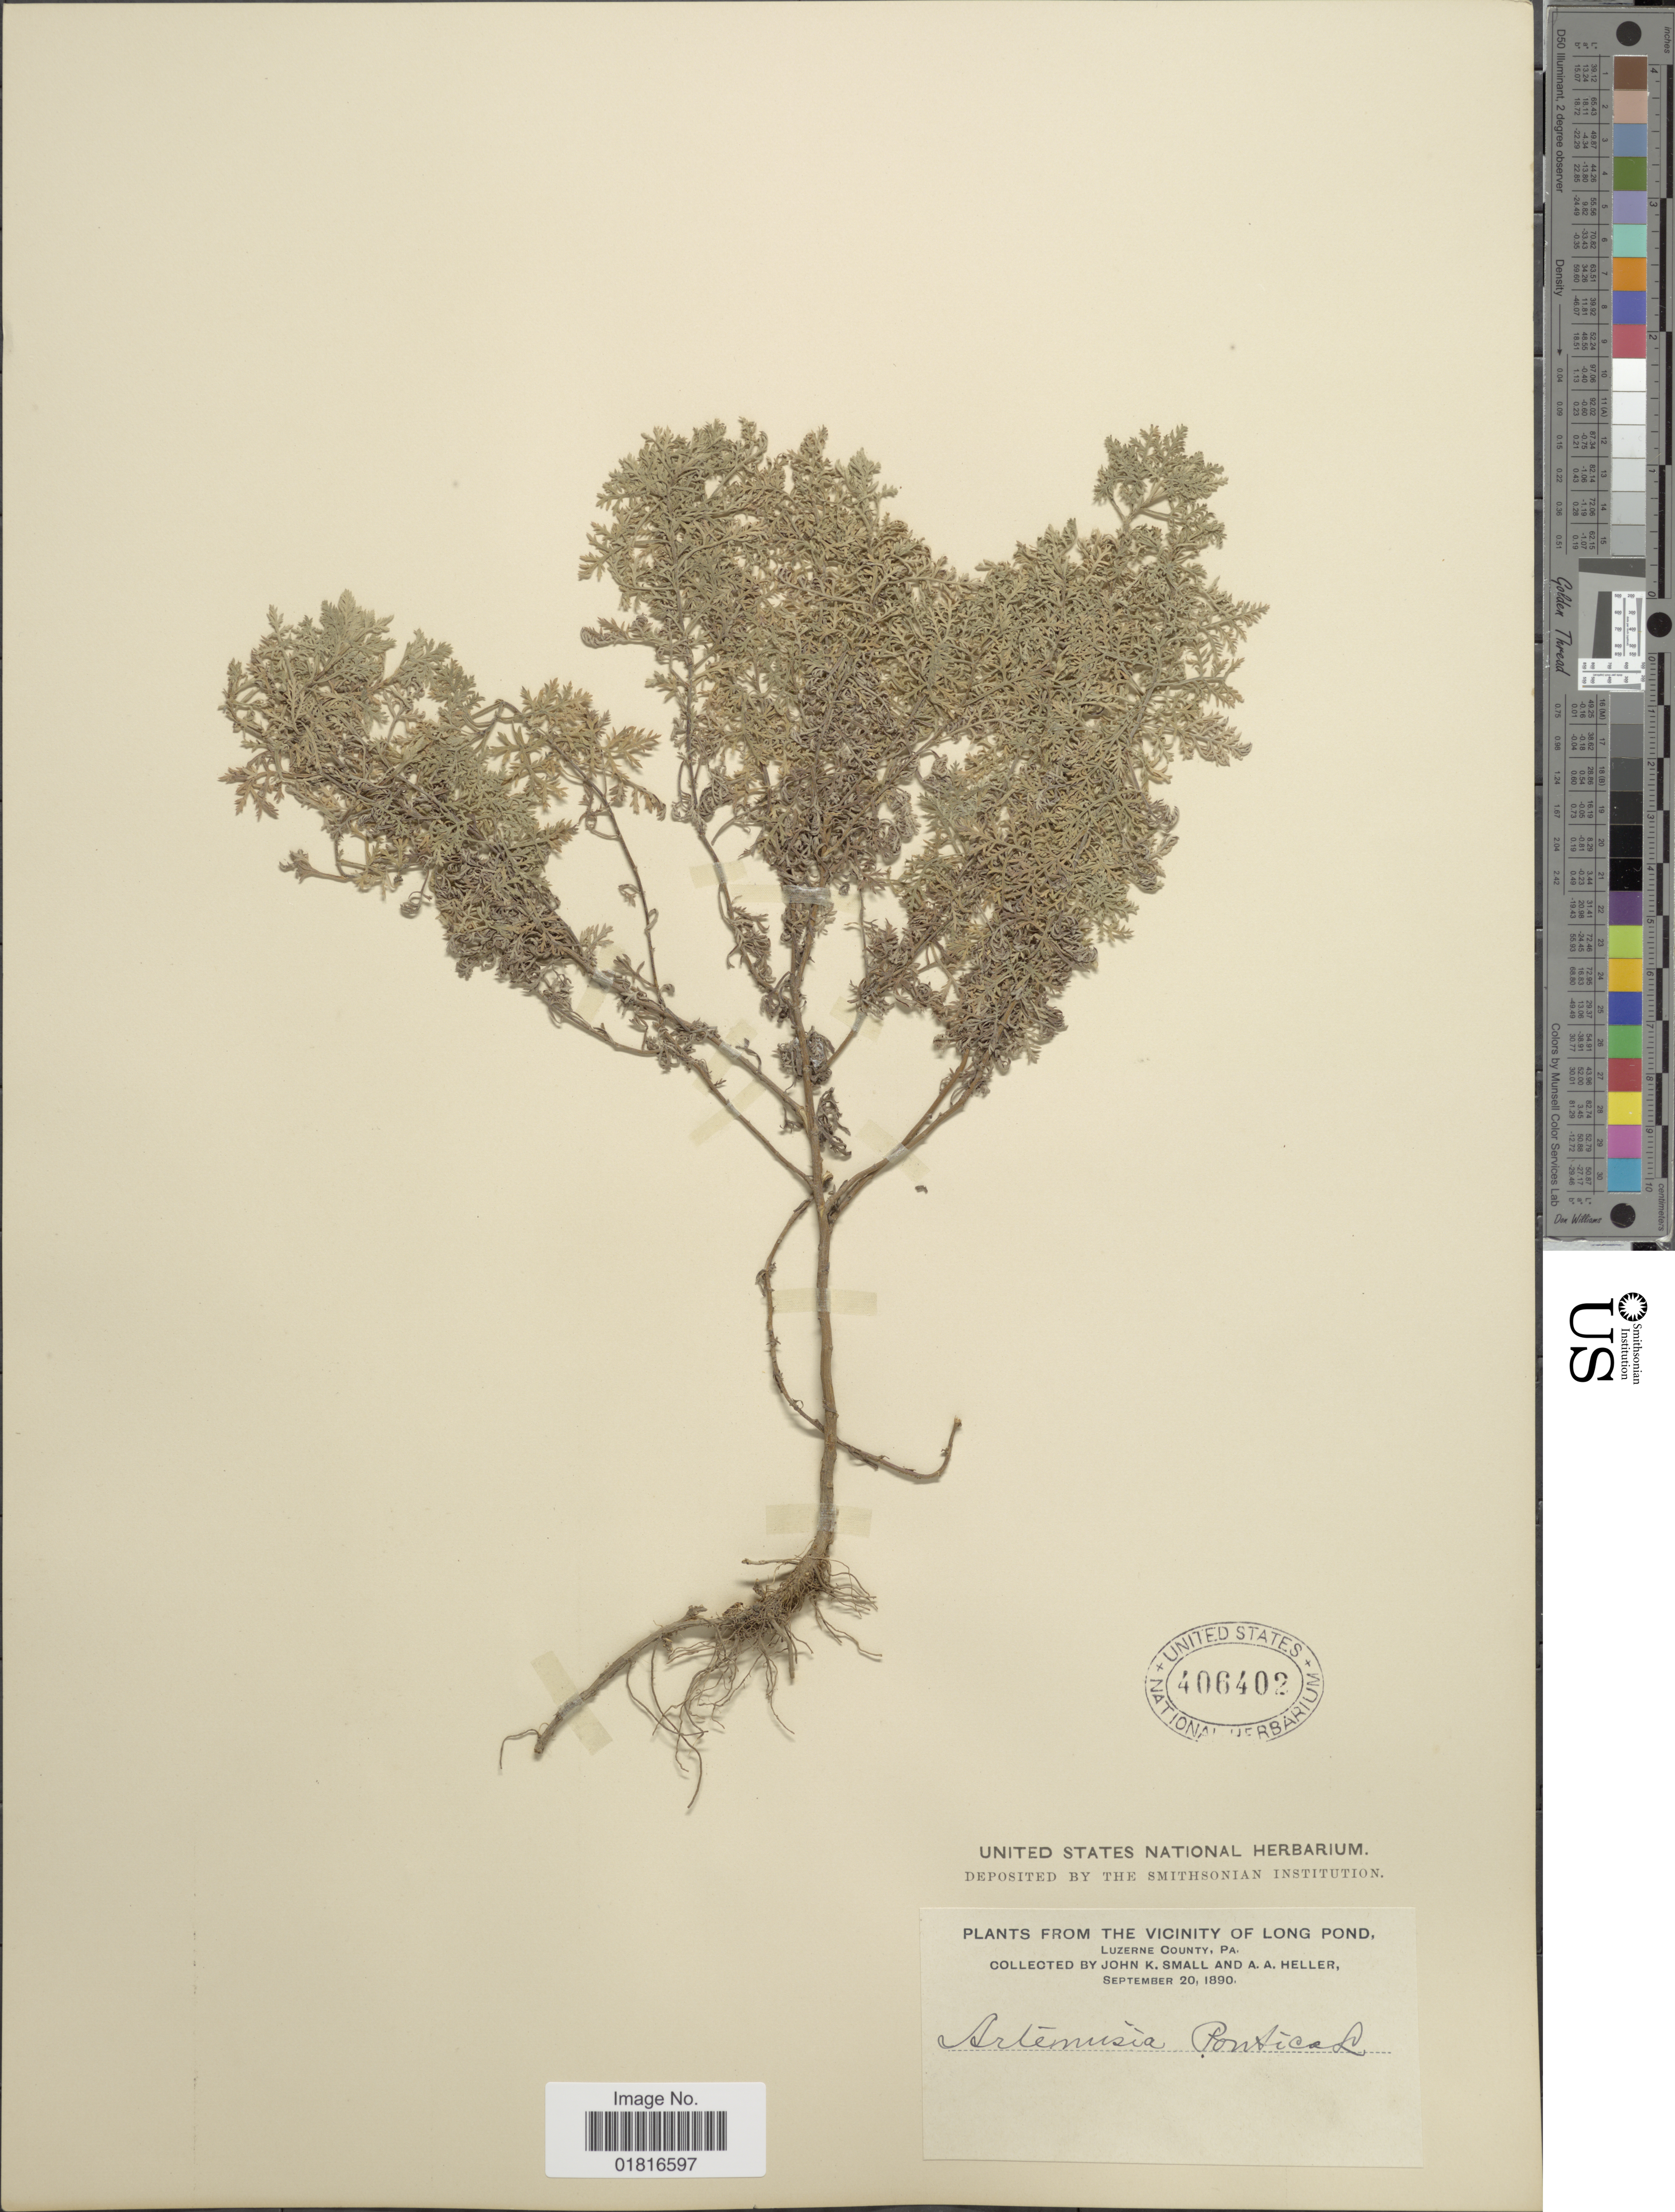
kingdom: Plantae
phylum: Tracheophyta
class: Magnoliopsida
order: Asterales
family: Asteraceae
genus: Artemisia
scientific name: Artemisia pontica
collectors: J. K. Small & A. A. Heller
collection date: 1890-09-20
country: United States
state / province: Pennsylvania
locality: The Vicinity of Long Pond, Luzerne County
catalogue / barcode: US 406402